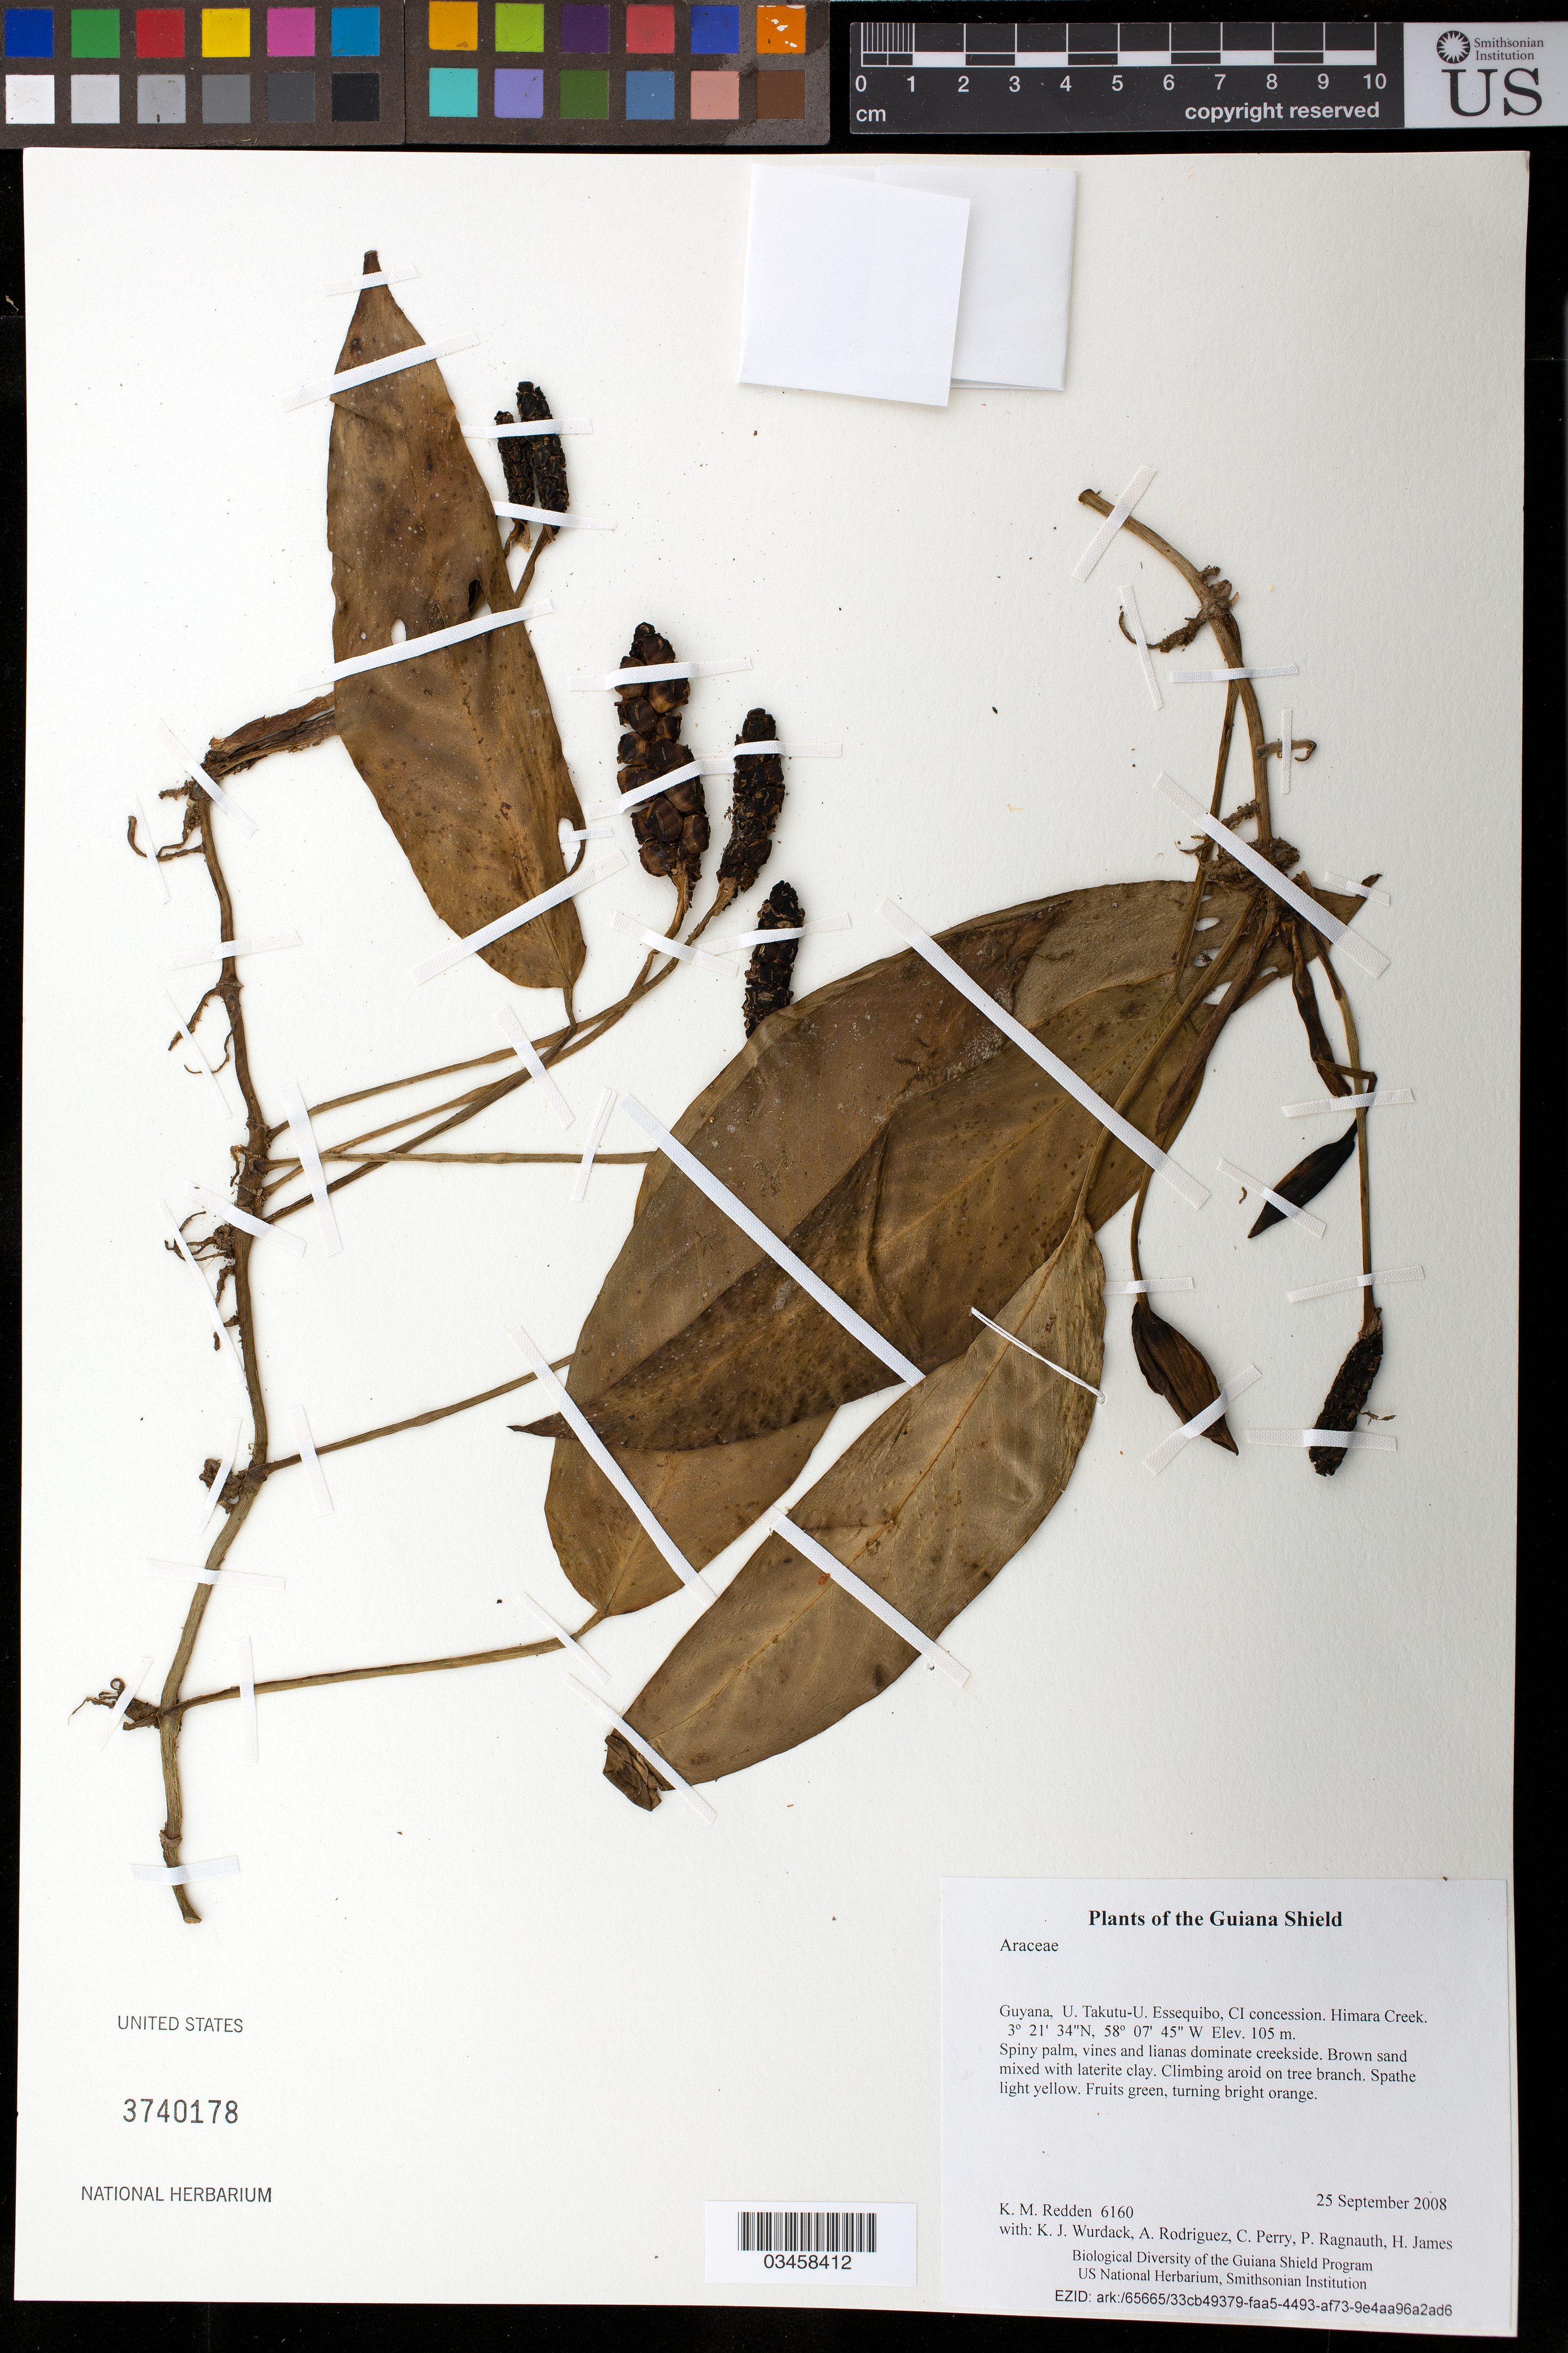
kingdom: Plantae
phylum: Tracheophyta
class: Liliopsida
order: Alismatales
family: Araceae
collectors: K. M. Redden, K. Wurdack, A. Rodriguez, C. Perry, P. Ragnauth, H. James & H. Simon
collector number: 6160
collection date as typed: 25 September 2008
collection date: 2008-09-25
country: Guyana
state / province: U. Takutu-U. Essequibo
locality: CI concession. Himara Creek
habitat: Spiny palm, vines and lianas dominate creekside. Brown sand mixed with laterite clay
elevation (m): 105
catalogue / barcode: US 3740178